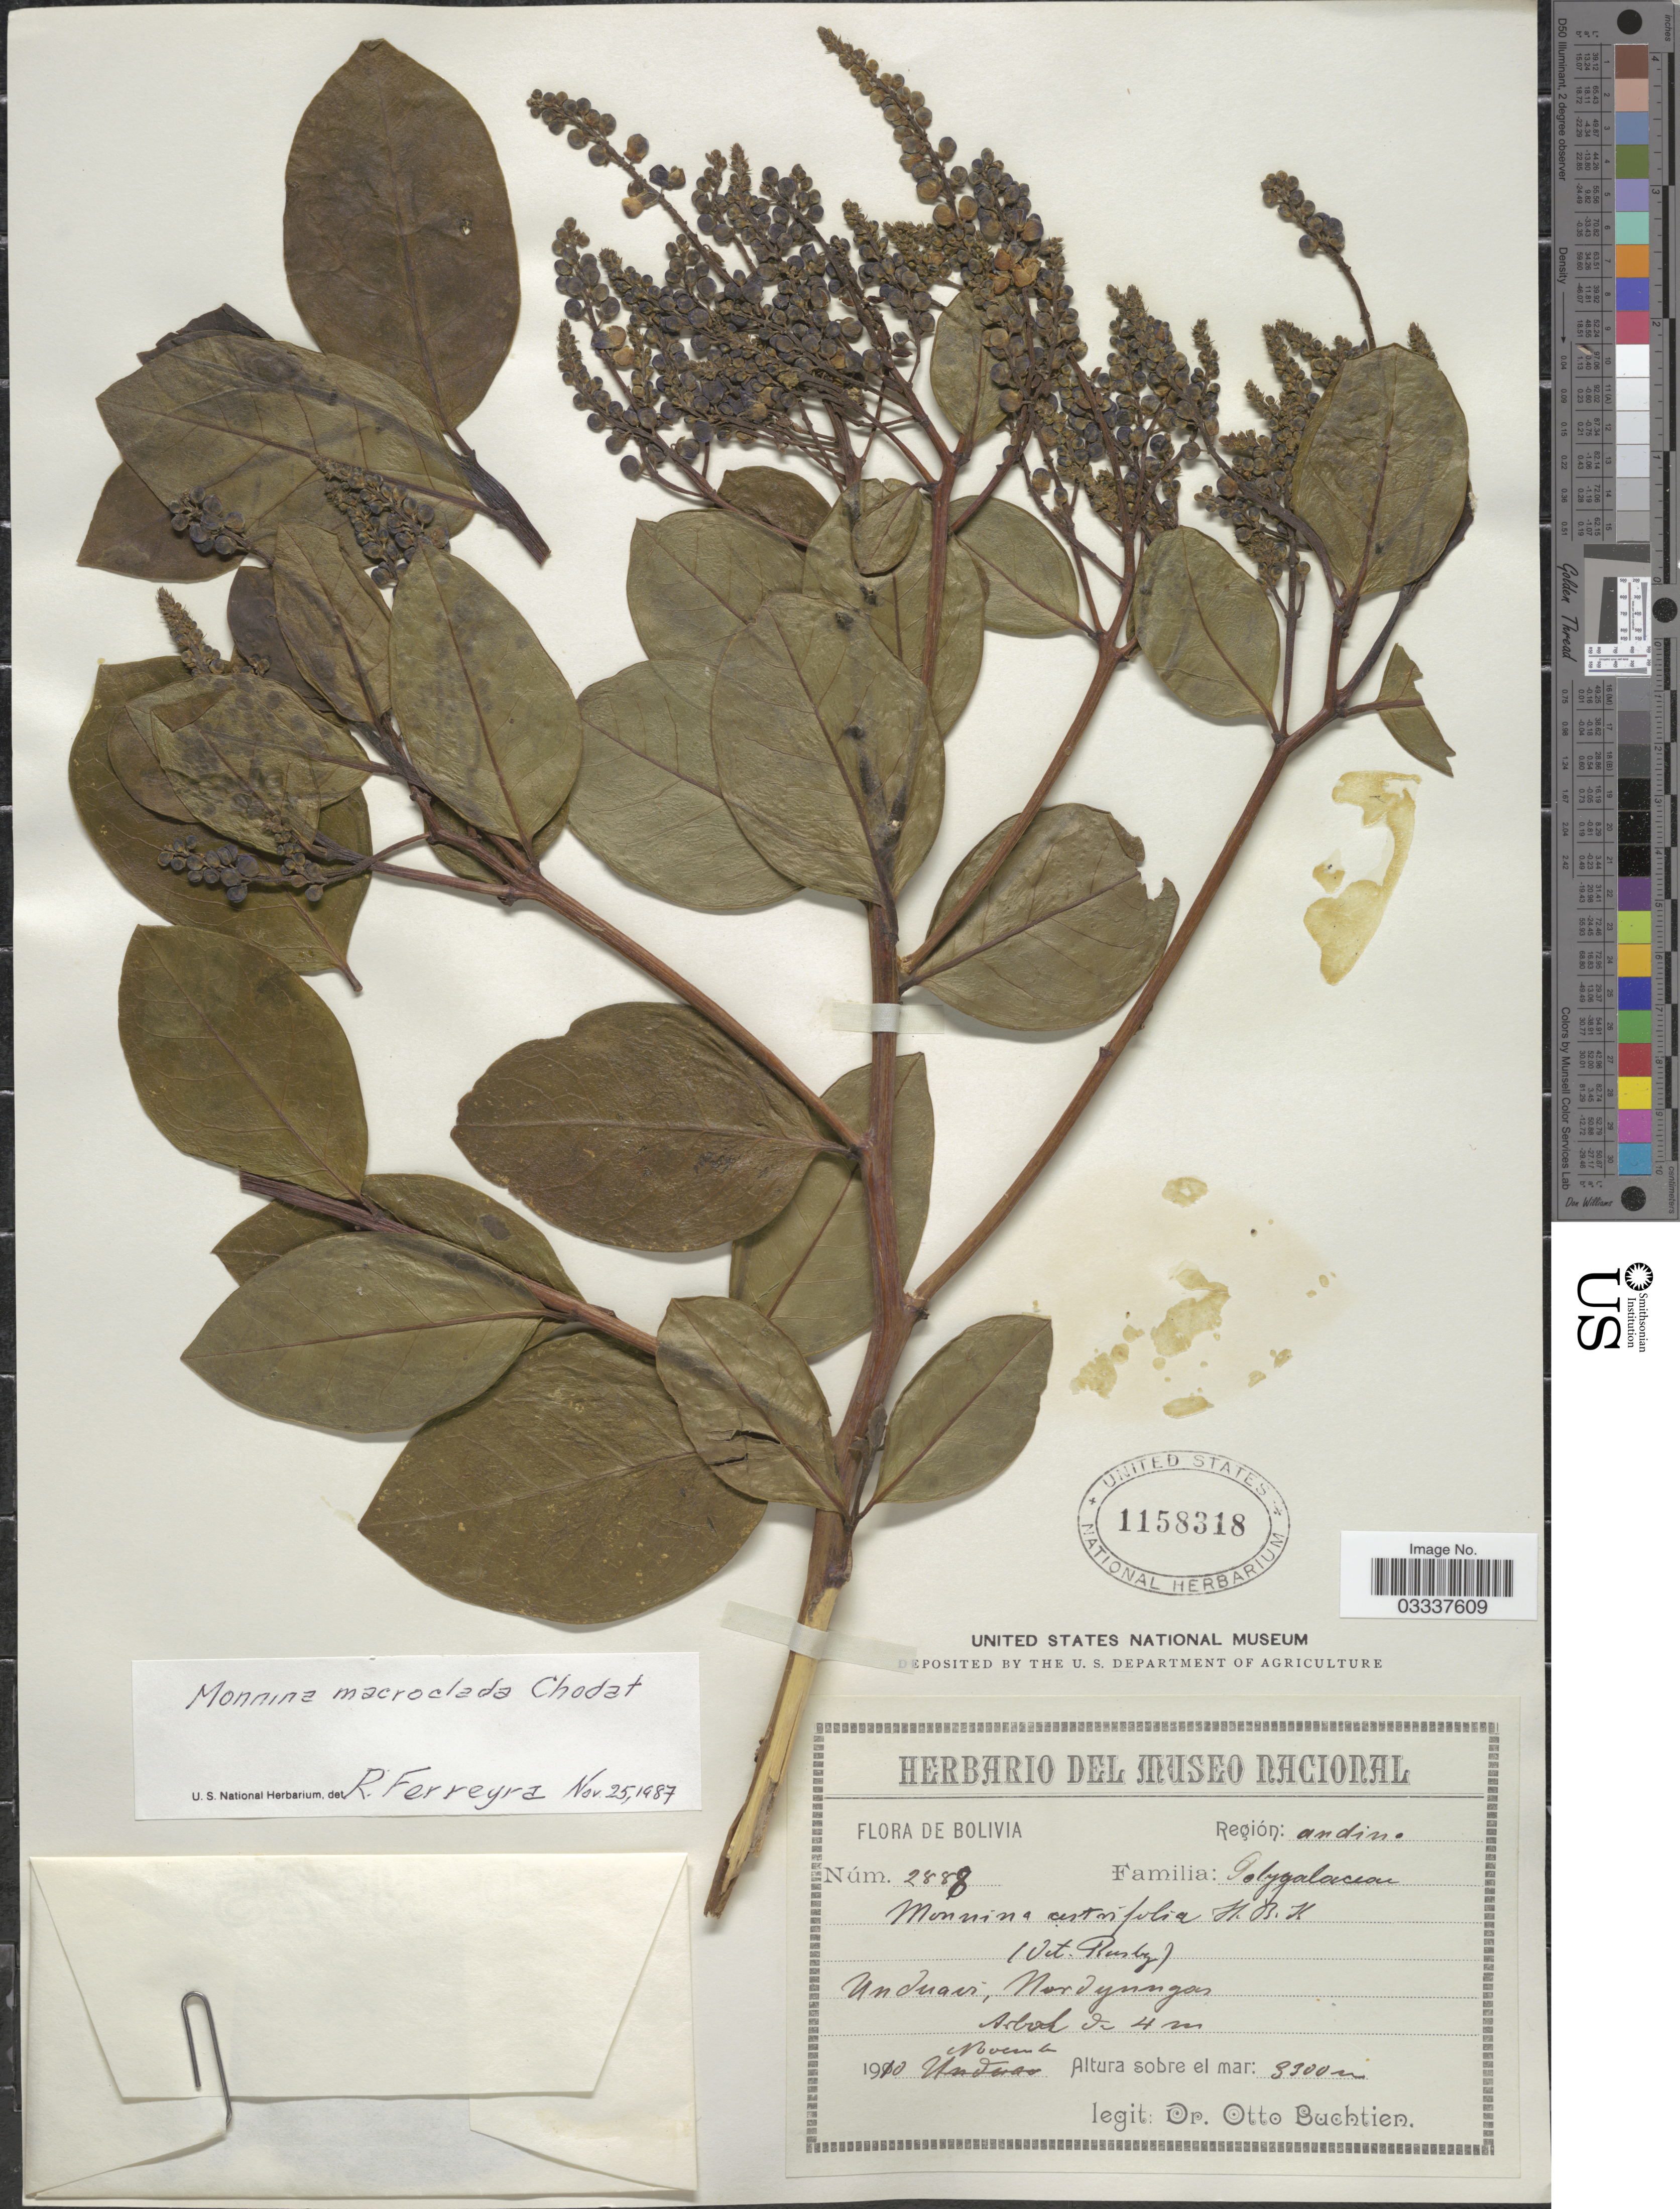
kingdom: Plantae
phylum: Tracheophyta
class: Magnoliopsida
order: Fabales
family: Polygalaceae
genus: Monnina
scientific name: Monnina macroclada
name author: Chodat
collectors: O. Buchtien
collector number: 2888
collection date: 1910-11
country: Bolivia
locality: Región: andino. Unduavi, Nord Yungas.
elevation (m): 3300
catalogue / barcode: US 1158318